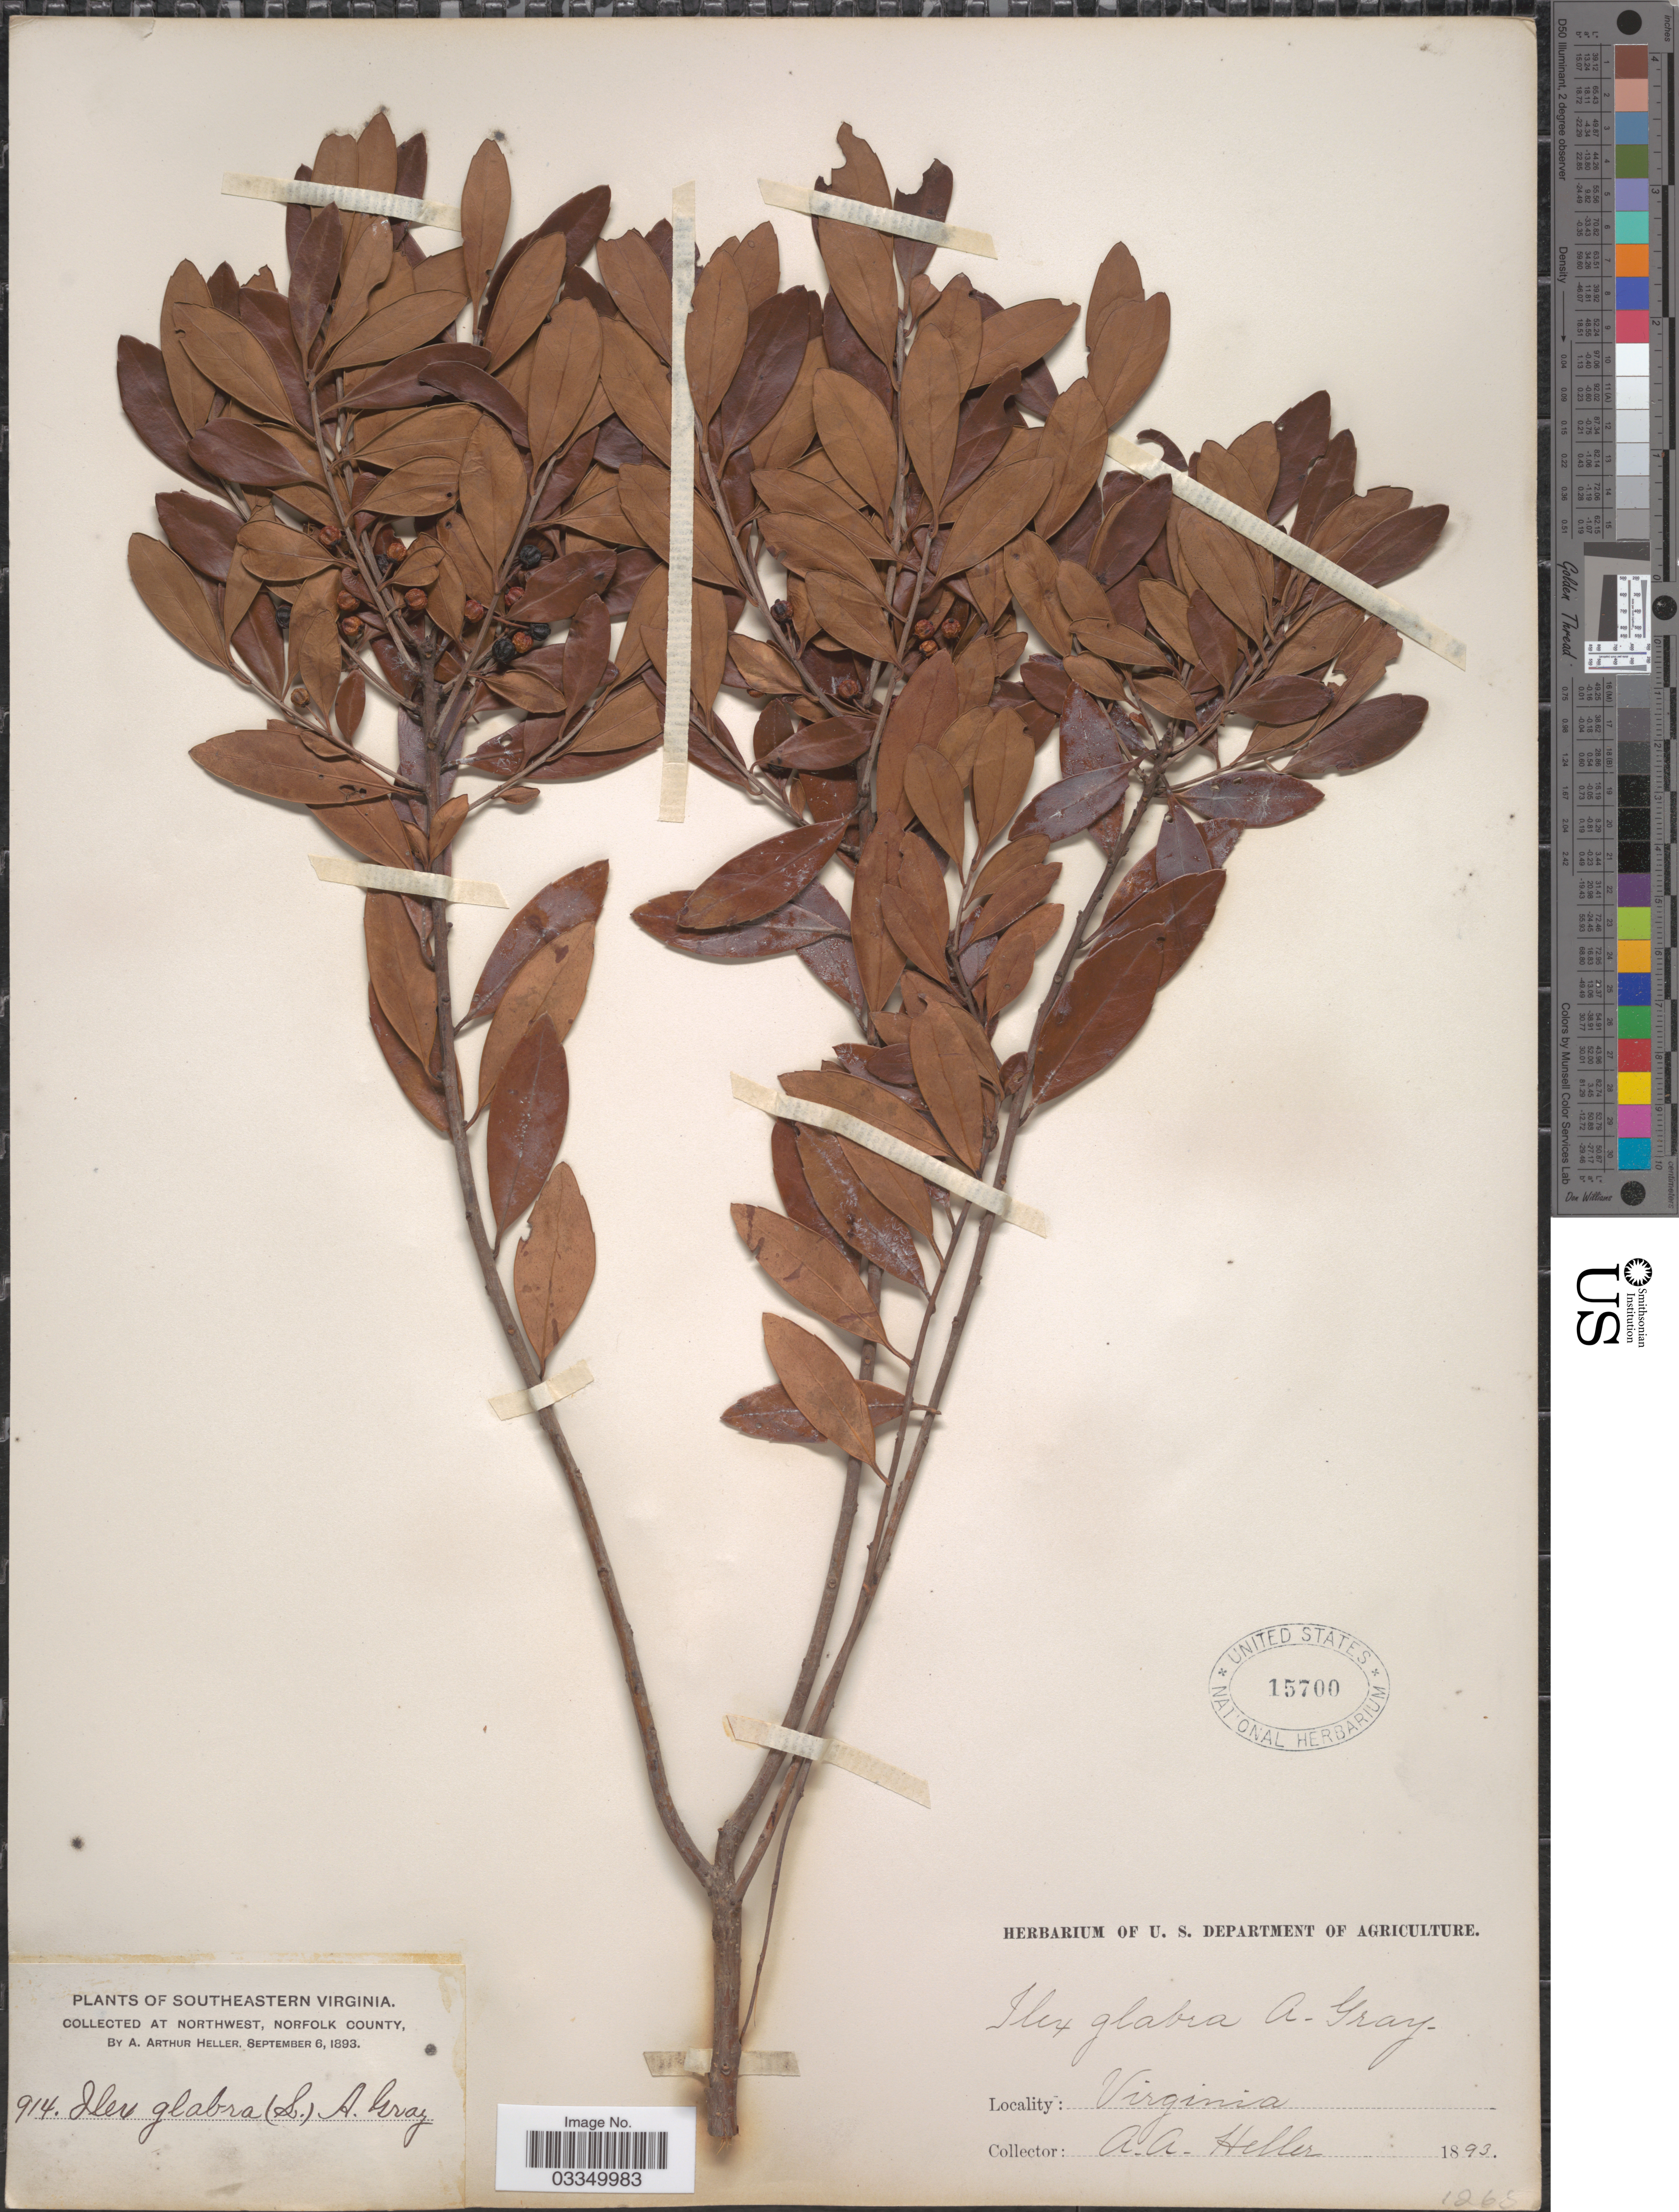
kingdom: Plantae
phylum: Tracheophyta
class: Magnoliopsida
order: Aquifoliales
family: Aquifoliaceae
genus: Ilex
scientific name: Ilex glabra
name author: (L.) A. Gray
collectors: A. A. Heller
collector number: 914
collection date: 1893-09-06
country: United States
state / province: Virginia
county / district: City of Norfolk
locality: Southeastern Virginia. At Northwest, Norfolk County.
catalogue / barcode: US 15700